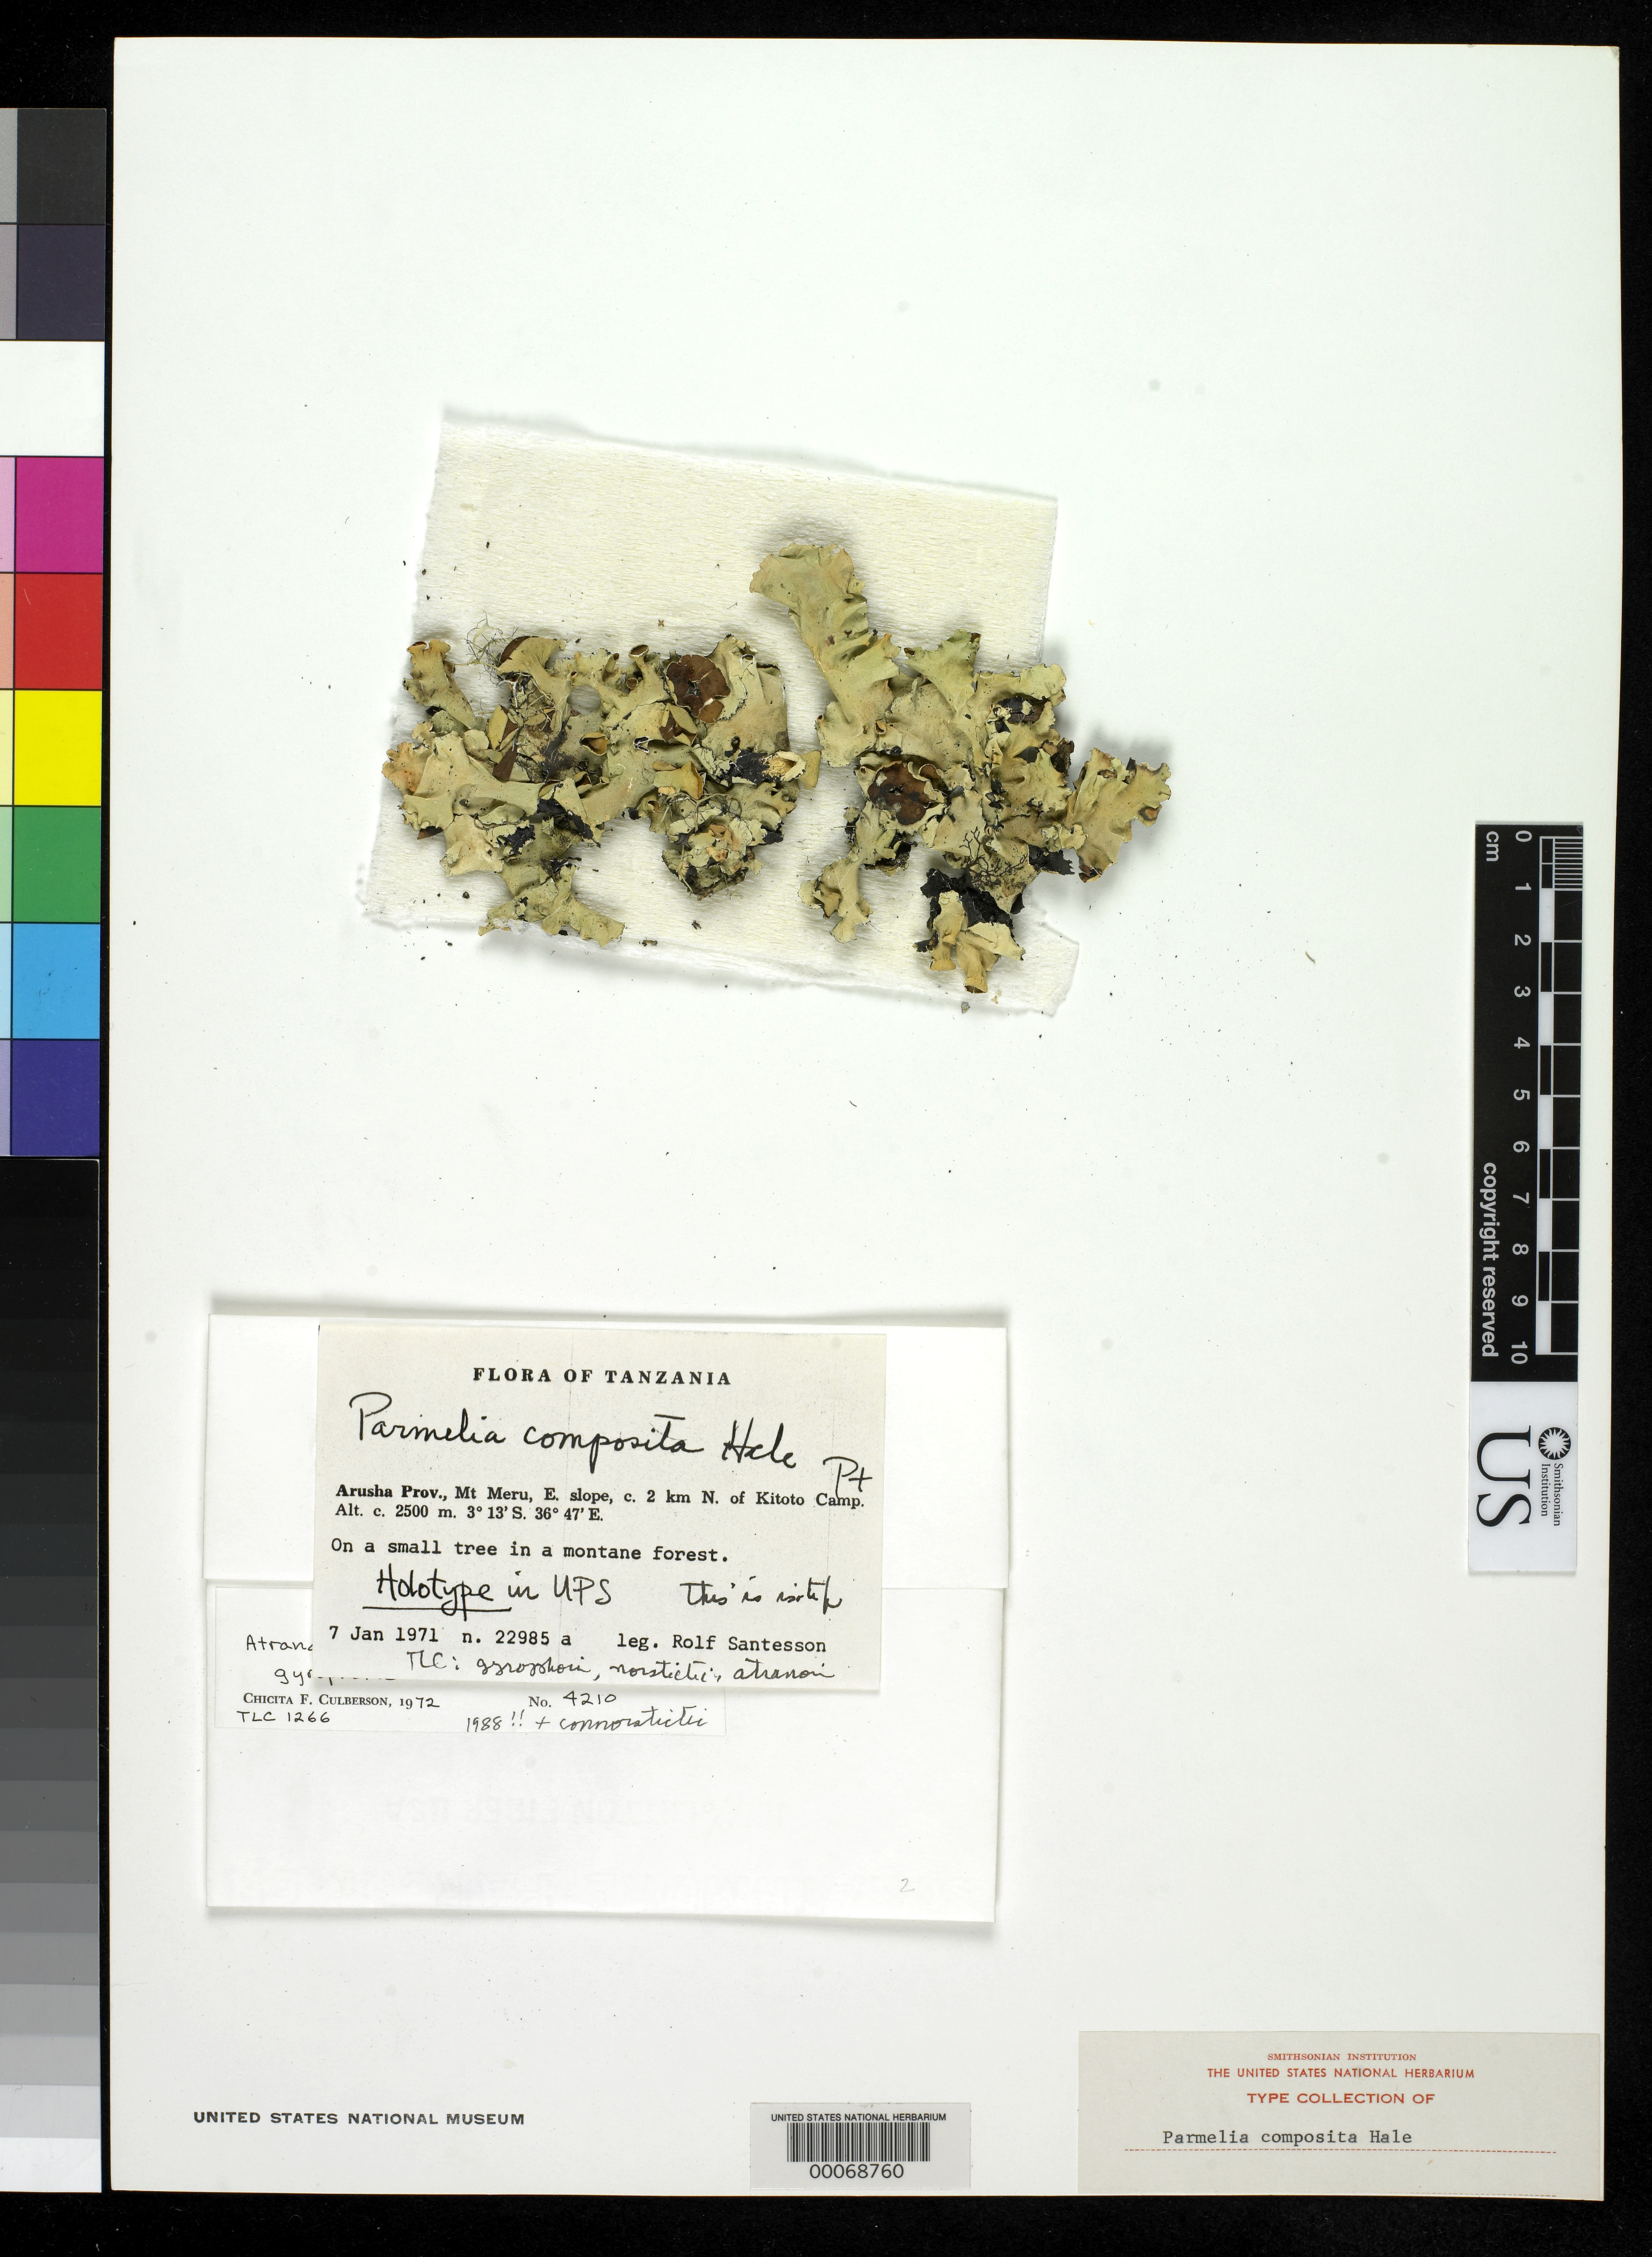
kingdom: Fungi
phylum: Ascomycota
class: Lecanoromycetes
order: Lecanorales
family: Parmeliaceae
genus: Parmelia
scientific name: Parmelia composita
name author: Hale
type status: Isotype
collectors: R. Santesson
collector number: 22985 a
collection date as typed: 07 Jan 1971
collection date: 1971-01-07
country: Tanzania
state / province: Arusha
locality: Mt. Peru, E slope 2 km N of Kitoto Camp.